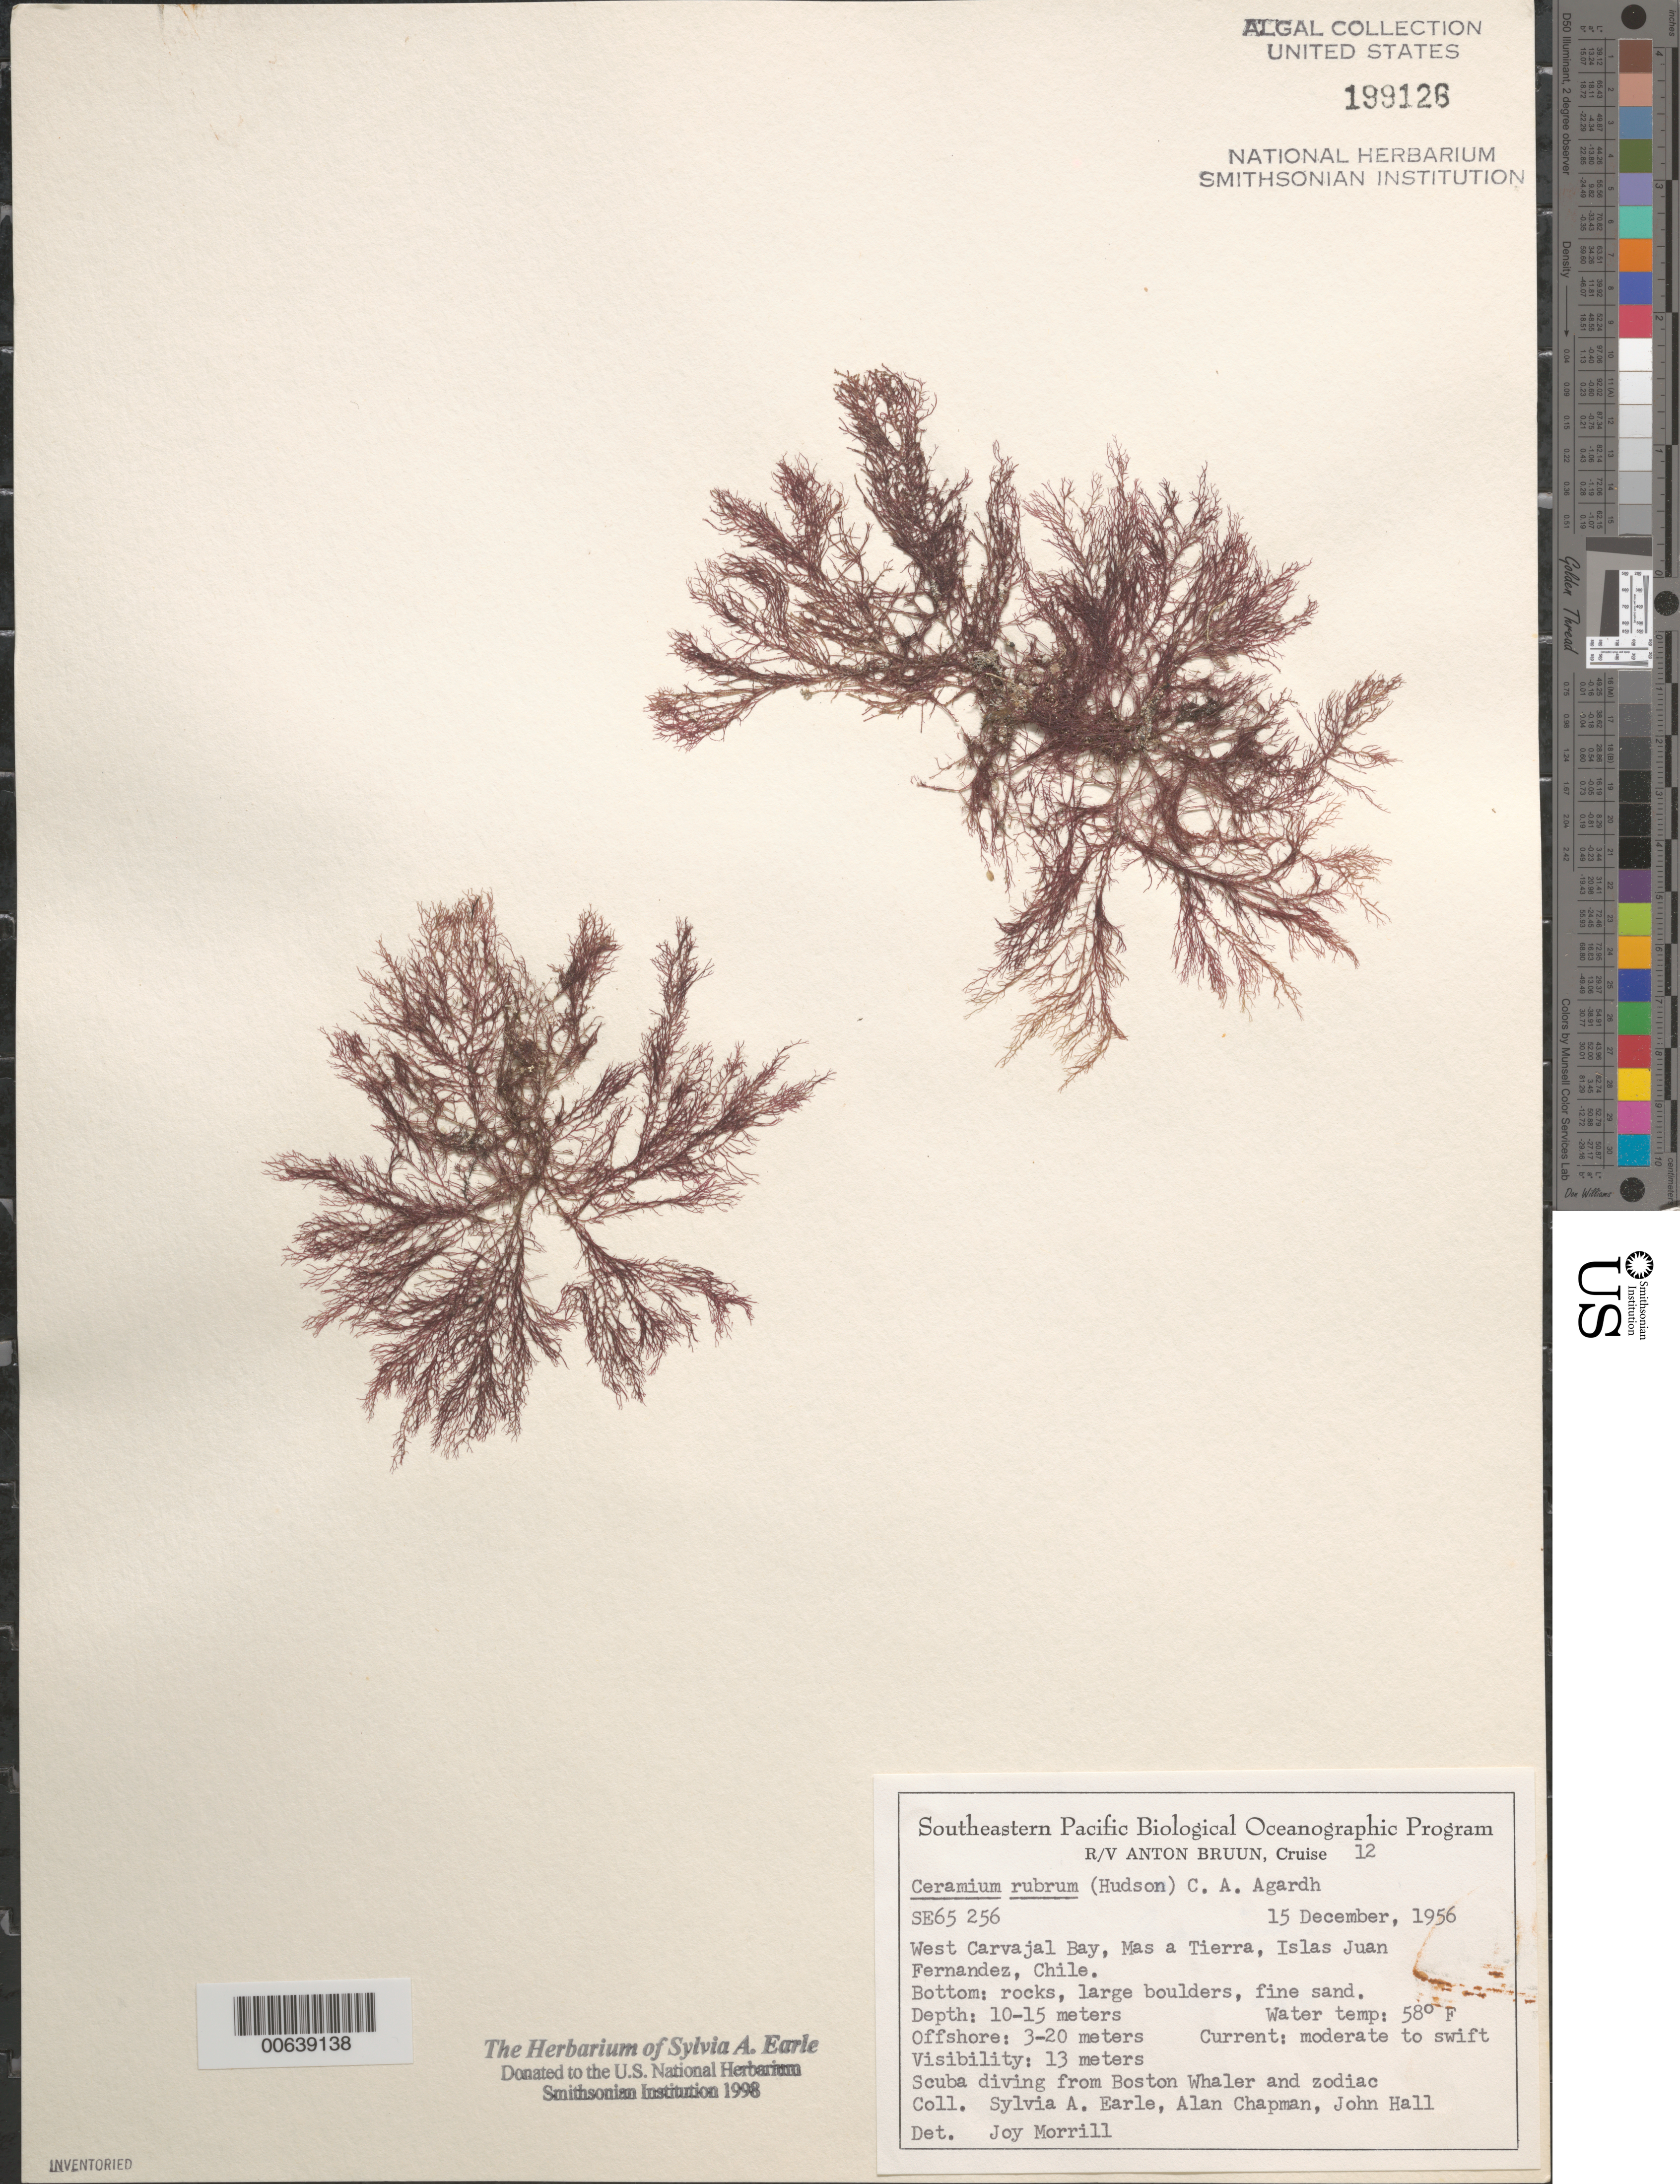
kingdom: Plantae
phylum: Rhodophyta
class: Florideophyceae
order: Ceramiales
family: Ceramiaceae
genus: Ceramium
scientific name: Ceramium rubrum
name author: C. Agardh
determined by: Morrill, J.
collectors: S. A. Earle, A. Chapman & J. Hall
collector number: SE 65256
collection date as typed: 15 Dec 1965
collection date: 1965-12-15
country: Chile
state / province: Valparaíso (V)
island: Isla Más a Tierra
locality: West Carvajal Bay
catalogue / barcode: US 199126